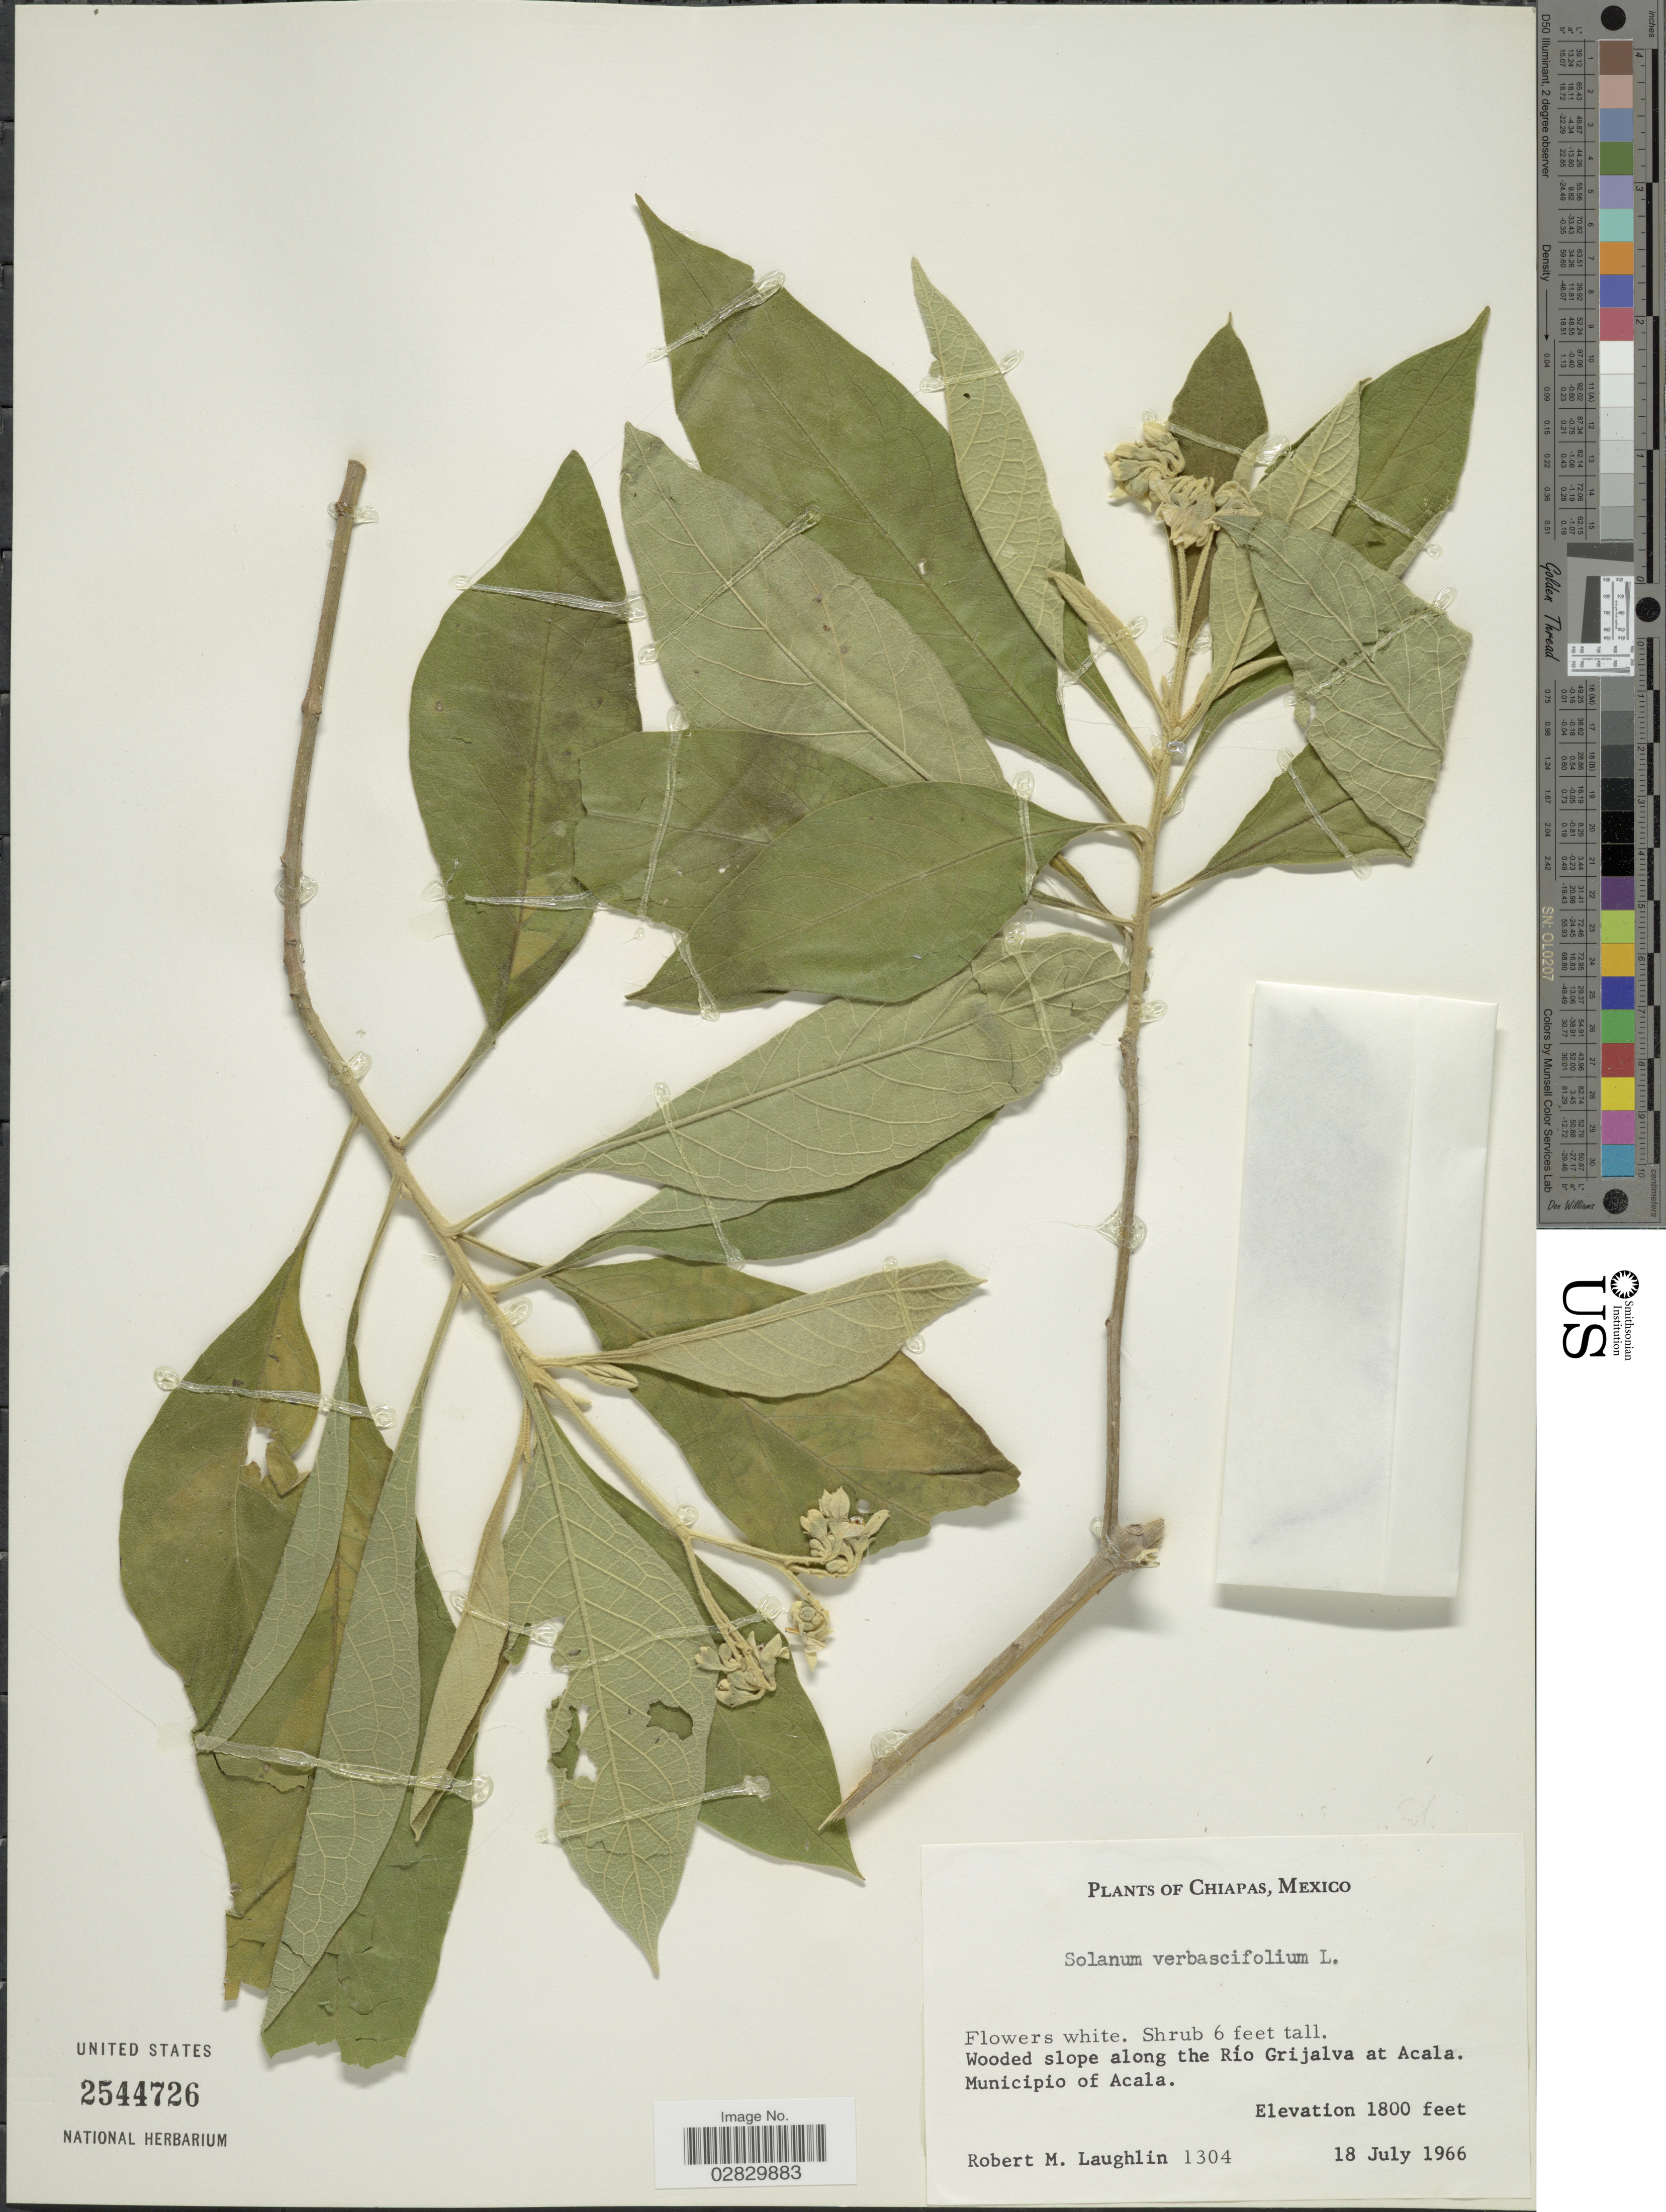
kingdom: Plantae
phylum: Tracheophyta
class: Magnoliopsida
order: Solanales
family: Solanaceae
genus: Solanum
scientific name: Solanum erianthum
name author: D. Don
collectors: R. M. Laughlin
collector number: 1304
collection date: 1966-07-18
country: Mexico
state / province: Chiapas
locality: Wooded slope along the Río Grijalva at Acala, Municipio of Acala.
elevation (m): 549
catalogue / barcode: US 2544726